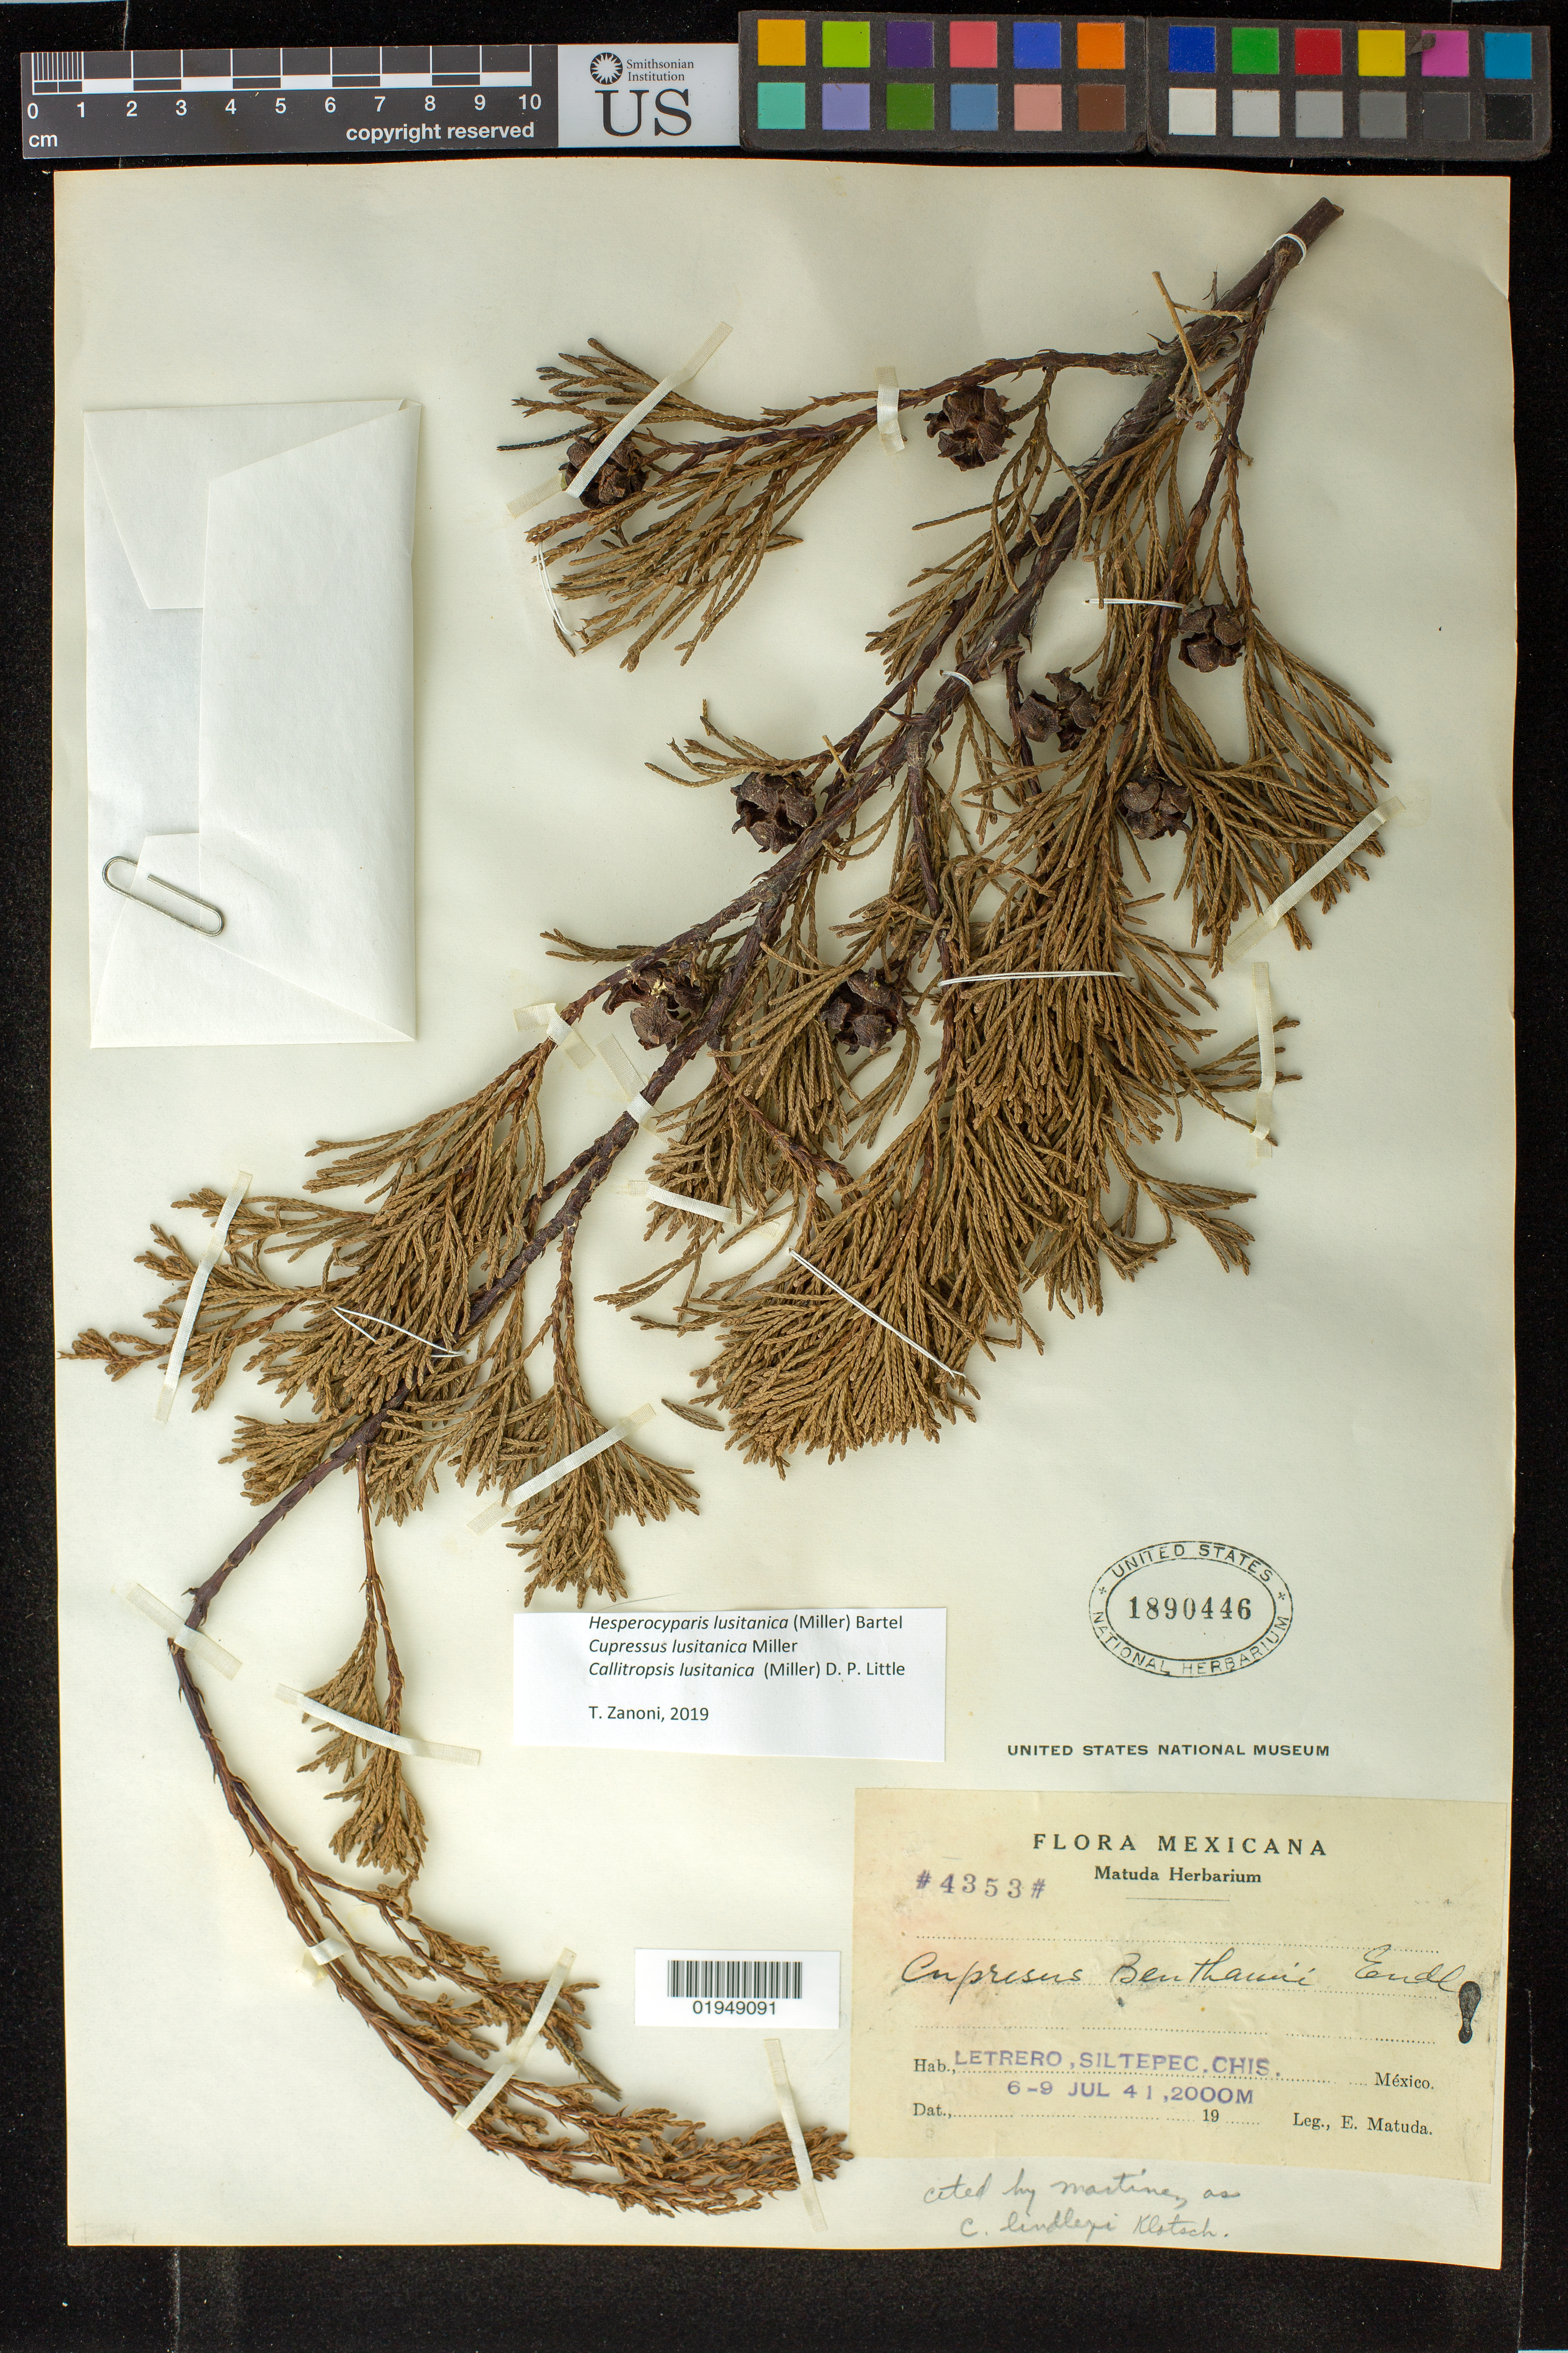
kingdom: Plantae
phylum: Tracheophyta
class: Pinopsida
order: Pinales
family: Cupressaceae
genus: Hesperocyparis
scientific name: Hesperocyparis lusitanica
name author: (Miller) Bartel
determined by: Zanoni, T. A., (NY), New York Botanical Garden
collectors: E. Matuda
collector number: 4353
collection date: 1941-07-06/1941-07-09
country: Mexico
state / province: Chiapas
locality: Letrero, Siltepec, Chis.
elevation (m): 2000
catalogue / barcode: US 1890446